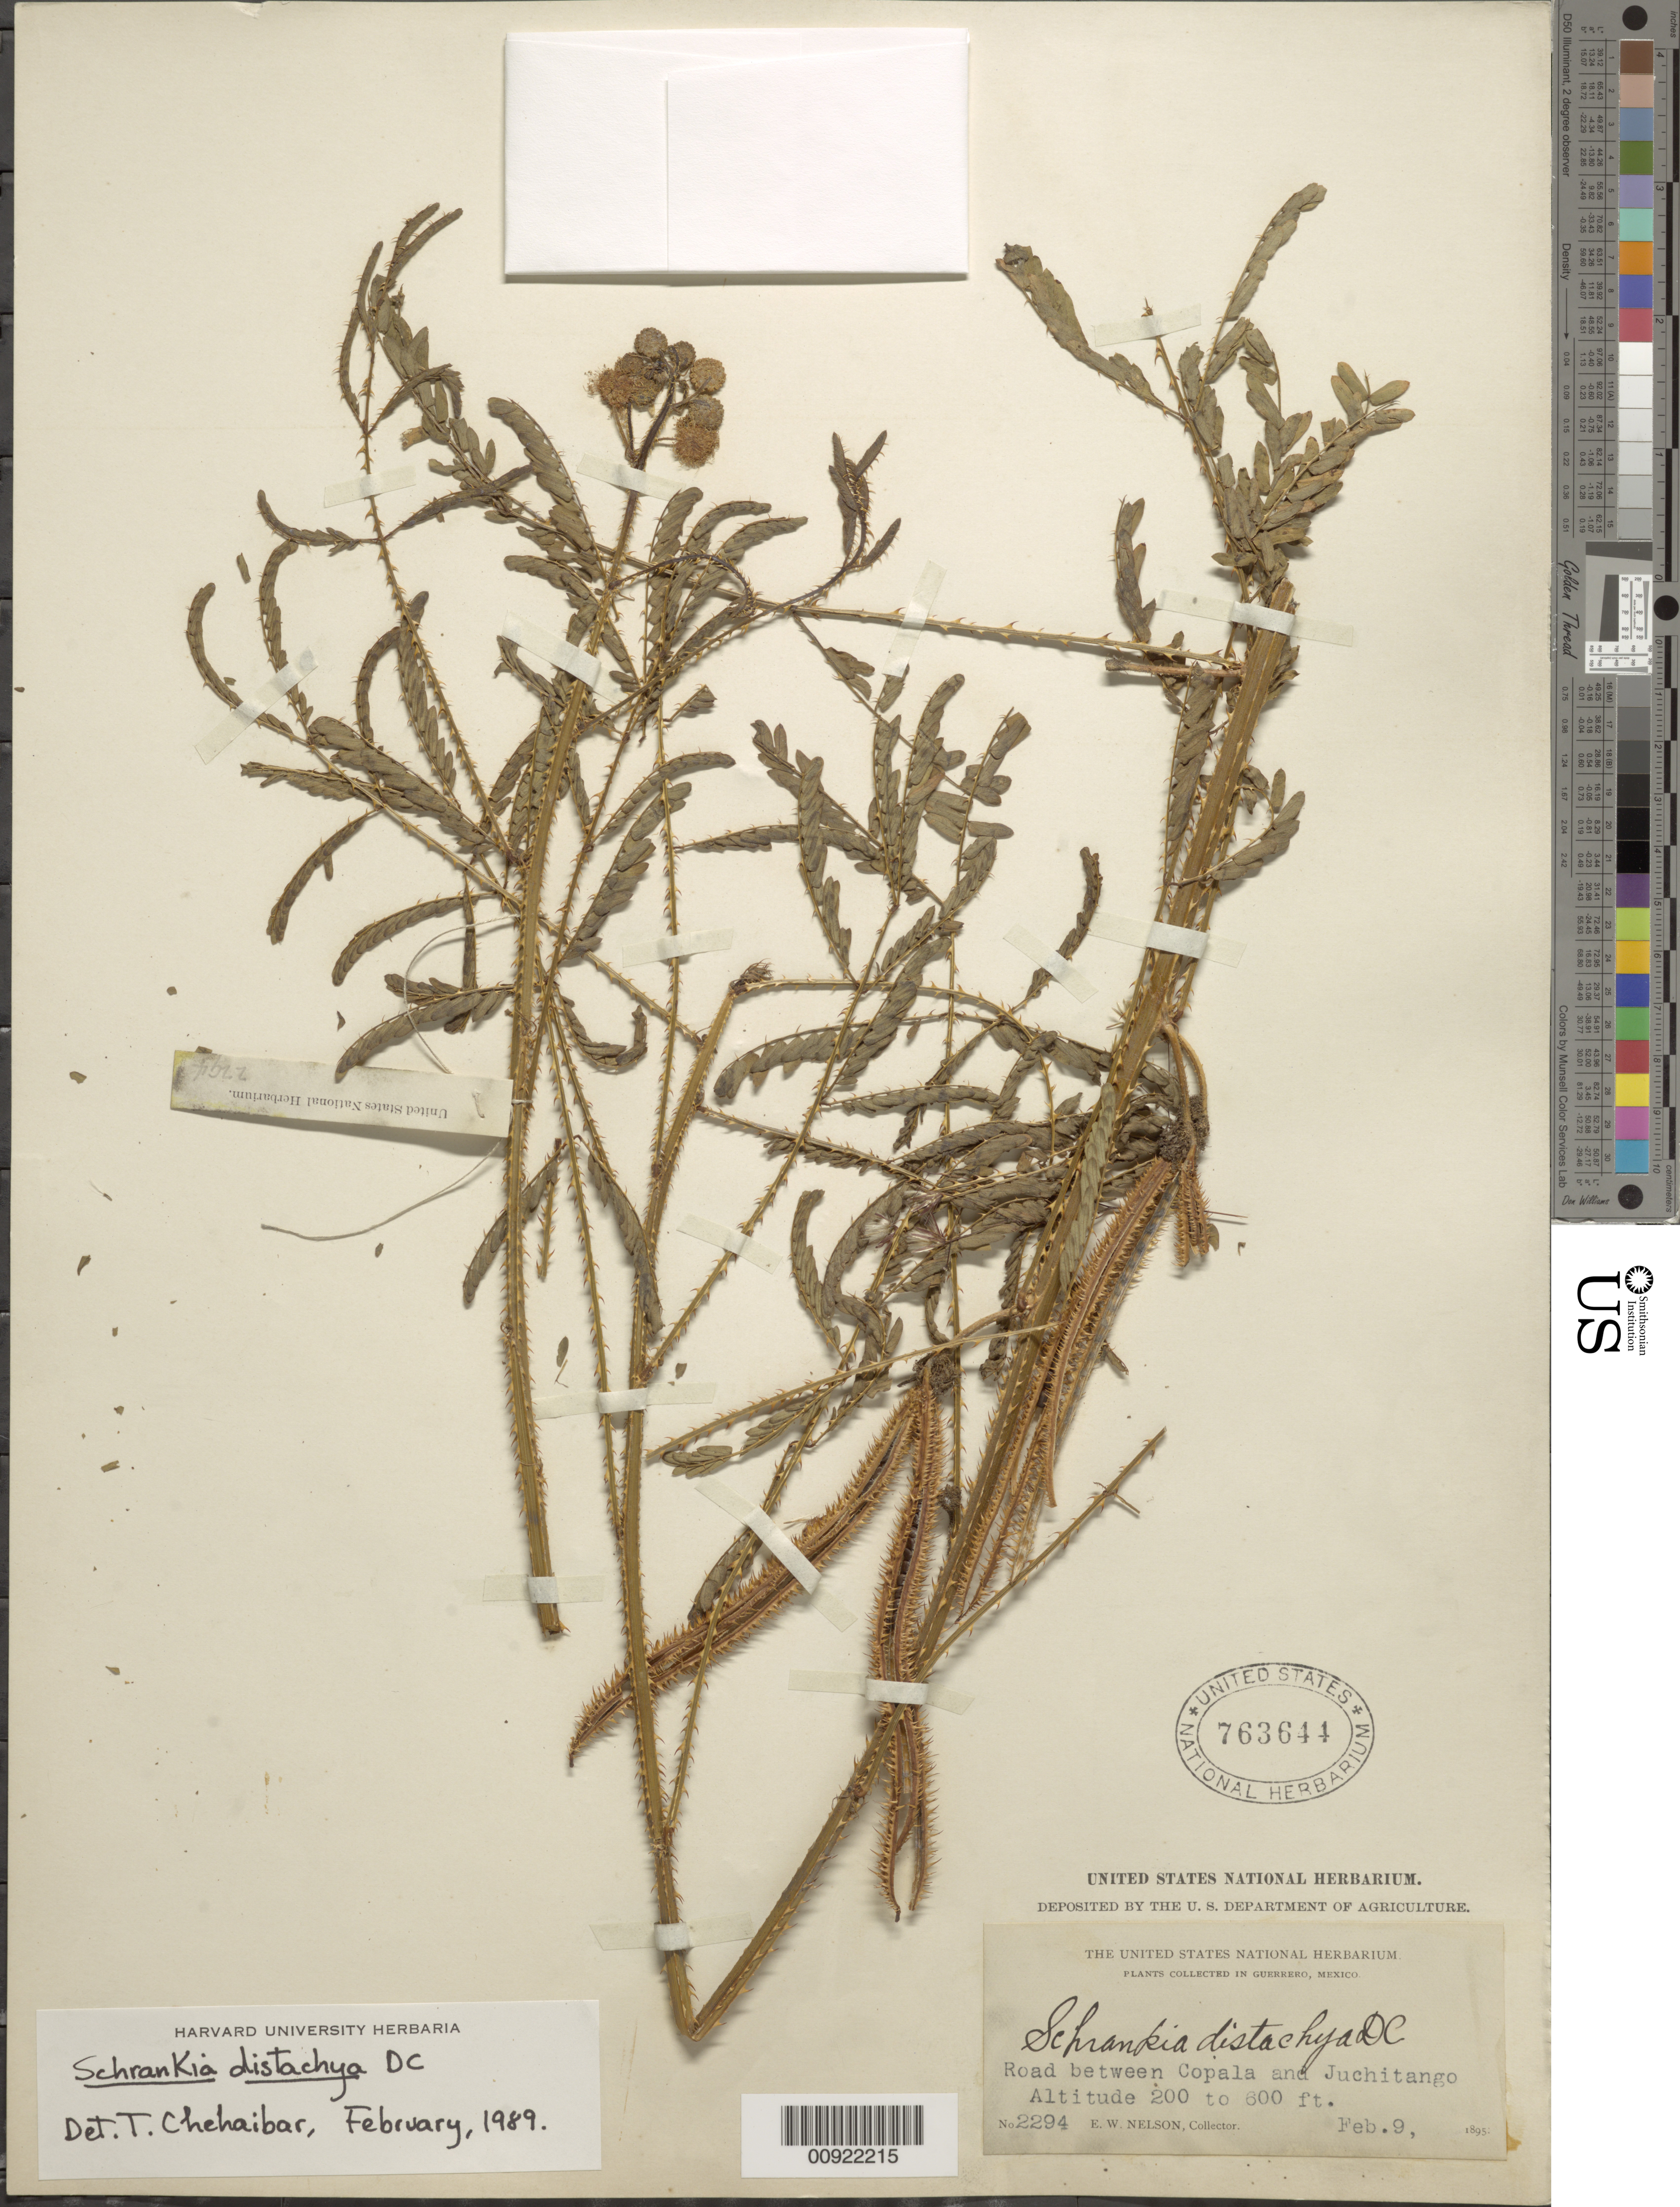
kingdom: Plantae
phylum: Tracheophyta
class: Magnoliopsida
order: Fabales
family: Fabaceae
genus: Mimosa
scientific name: Mimosa robusta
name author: R. Grether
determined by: U.S. National Herbarium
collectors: E. W. Nelson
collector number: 2294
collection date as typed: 09 Feb 1895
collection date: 1895-02-09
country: Mexico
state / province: Guerrero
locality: Guerrero: road between Copala and Juchitango.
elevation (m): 61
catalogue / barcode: US 763644